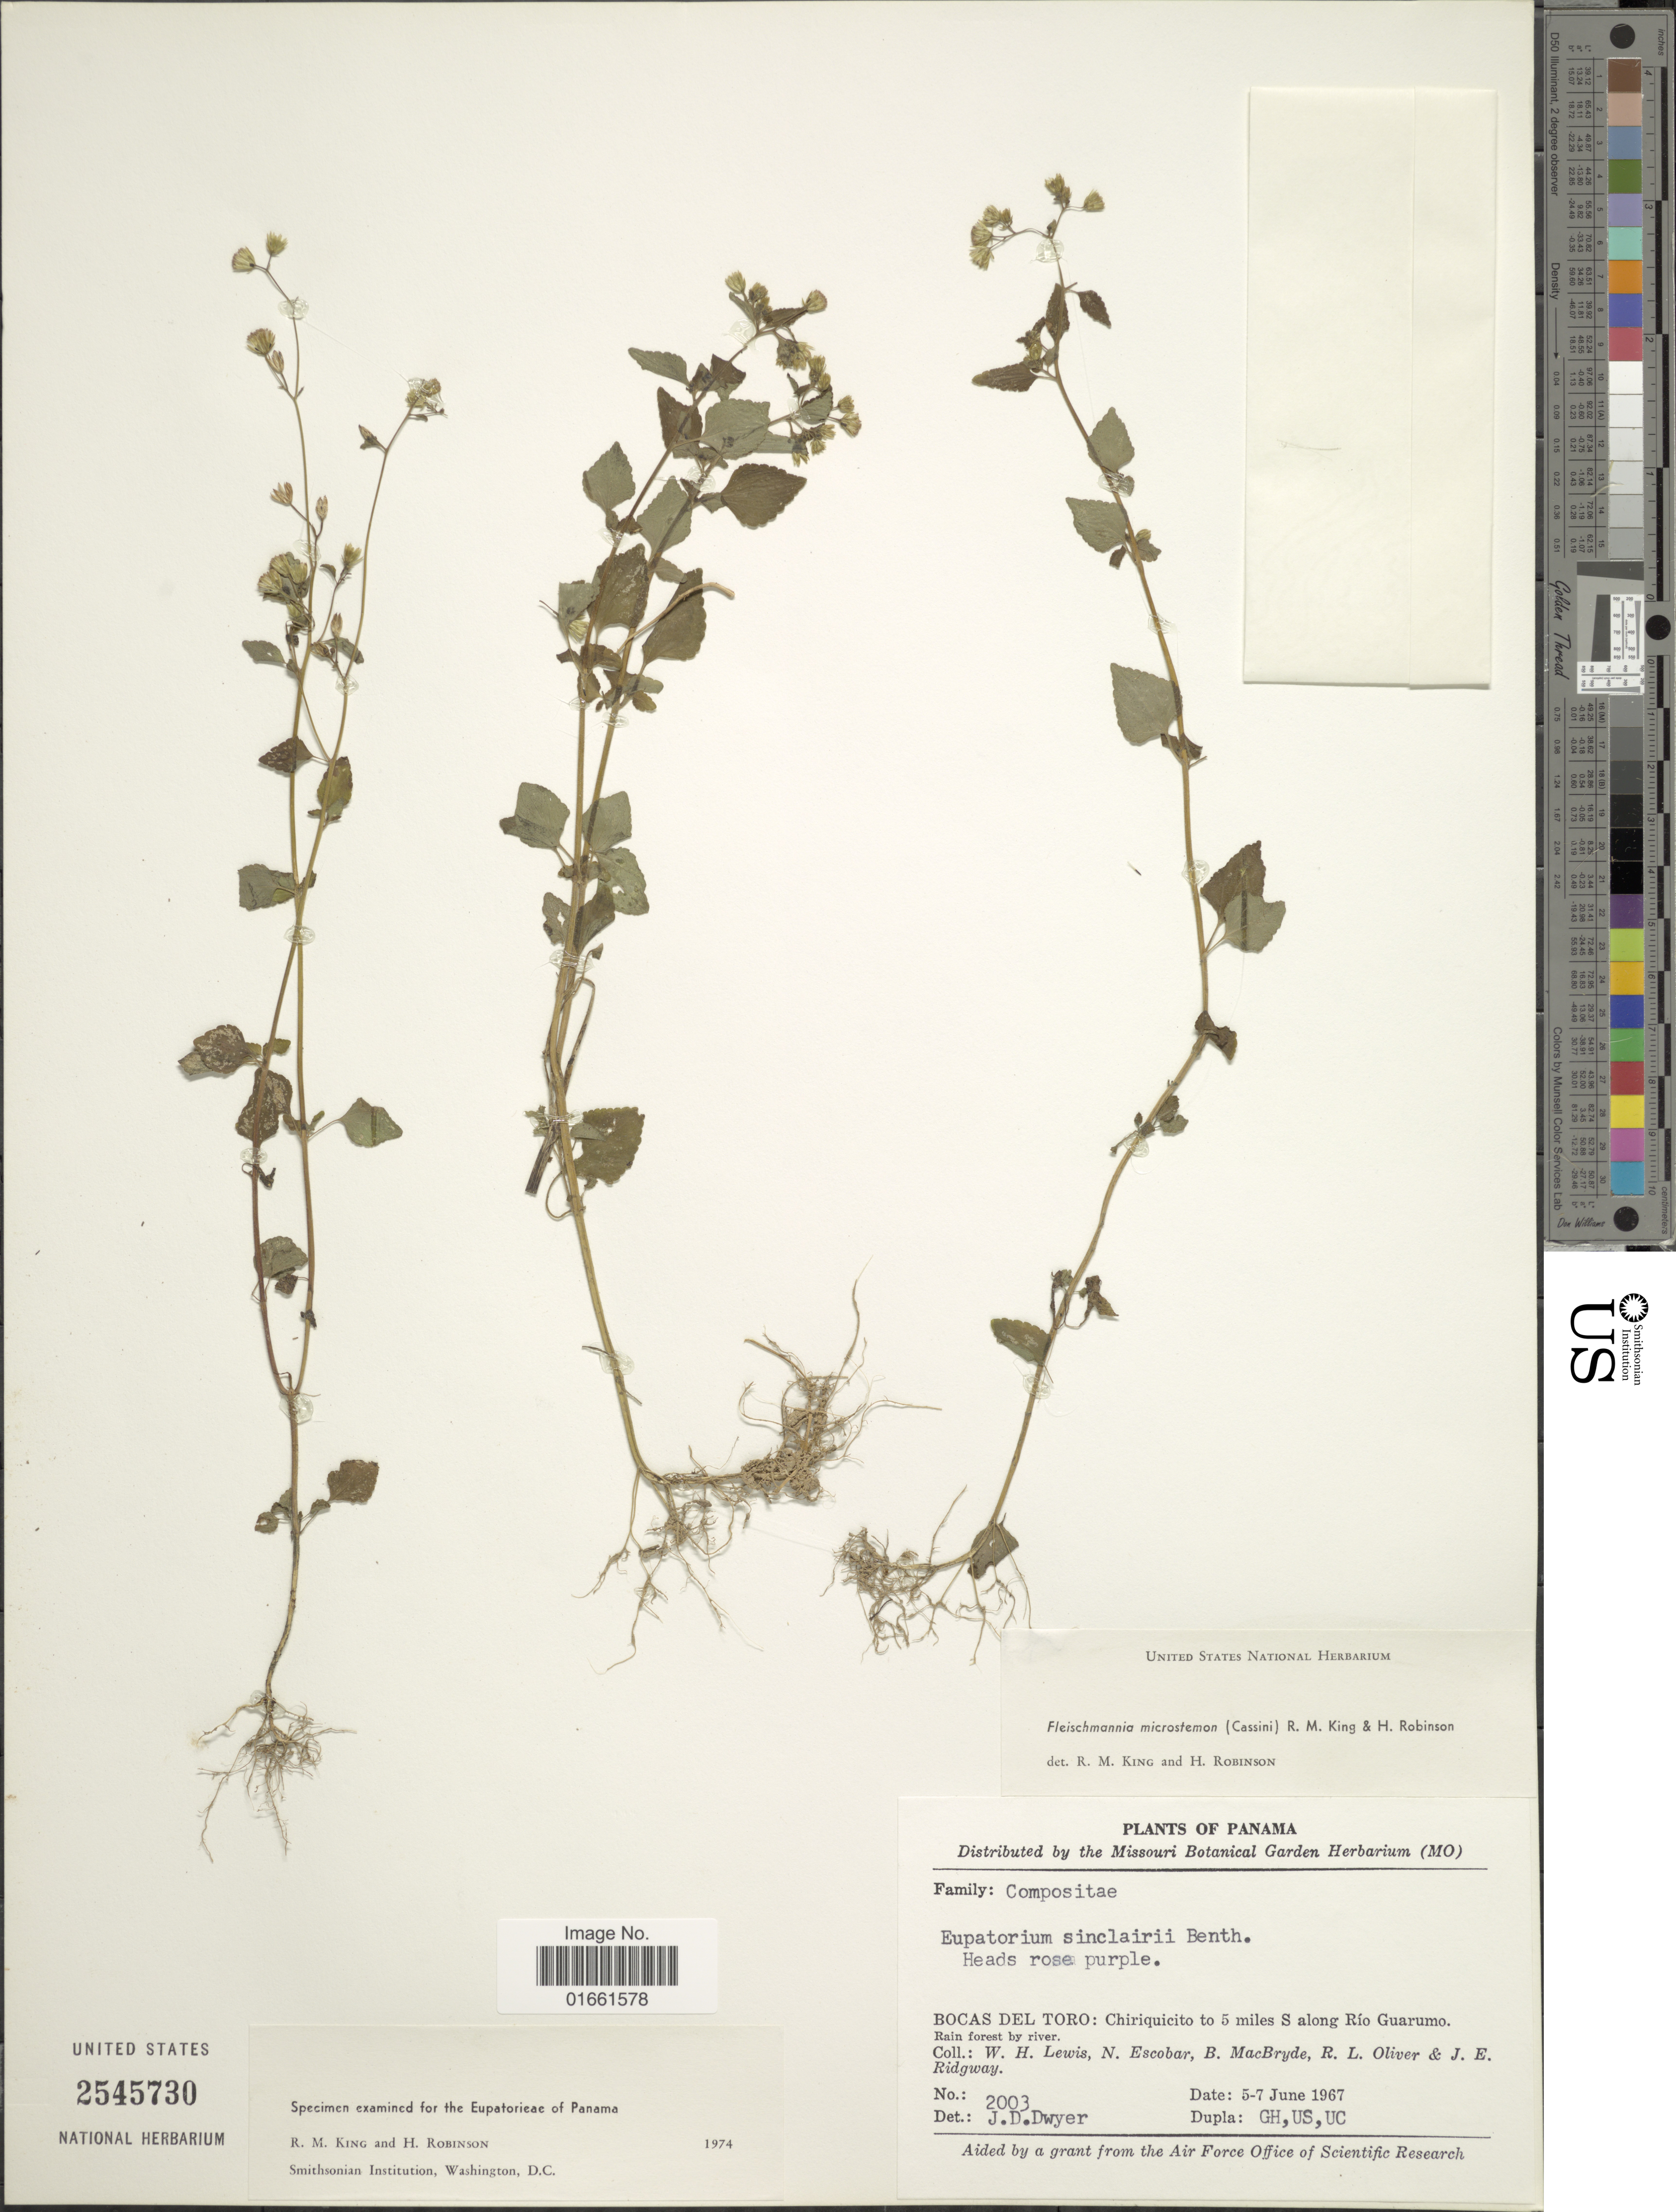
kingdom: Plantae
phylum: Tracheophyta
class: Magnoliopsida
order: Asterales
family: Asteraceae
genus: Fleischmannia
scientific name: Fleischmannia microstemon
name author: (Cass.) R.M. King & H. Rob.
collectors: W. H. Lewis, N. Escobar, B. MacBryde, R. Oliver & J. Ridgway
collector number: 2003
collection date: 1967-06-05/1967-06-07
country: Panama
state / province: Bocas del Toro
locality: Chiriquicito to 5 miles S along Rio Guarumo, Rain forest by river.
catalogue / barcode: US 2545730